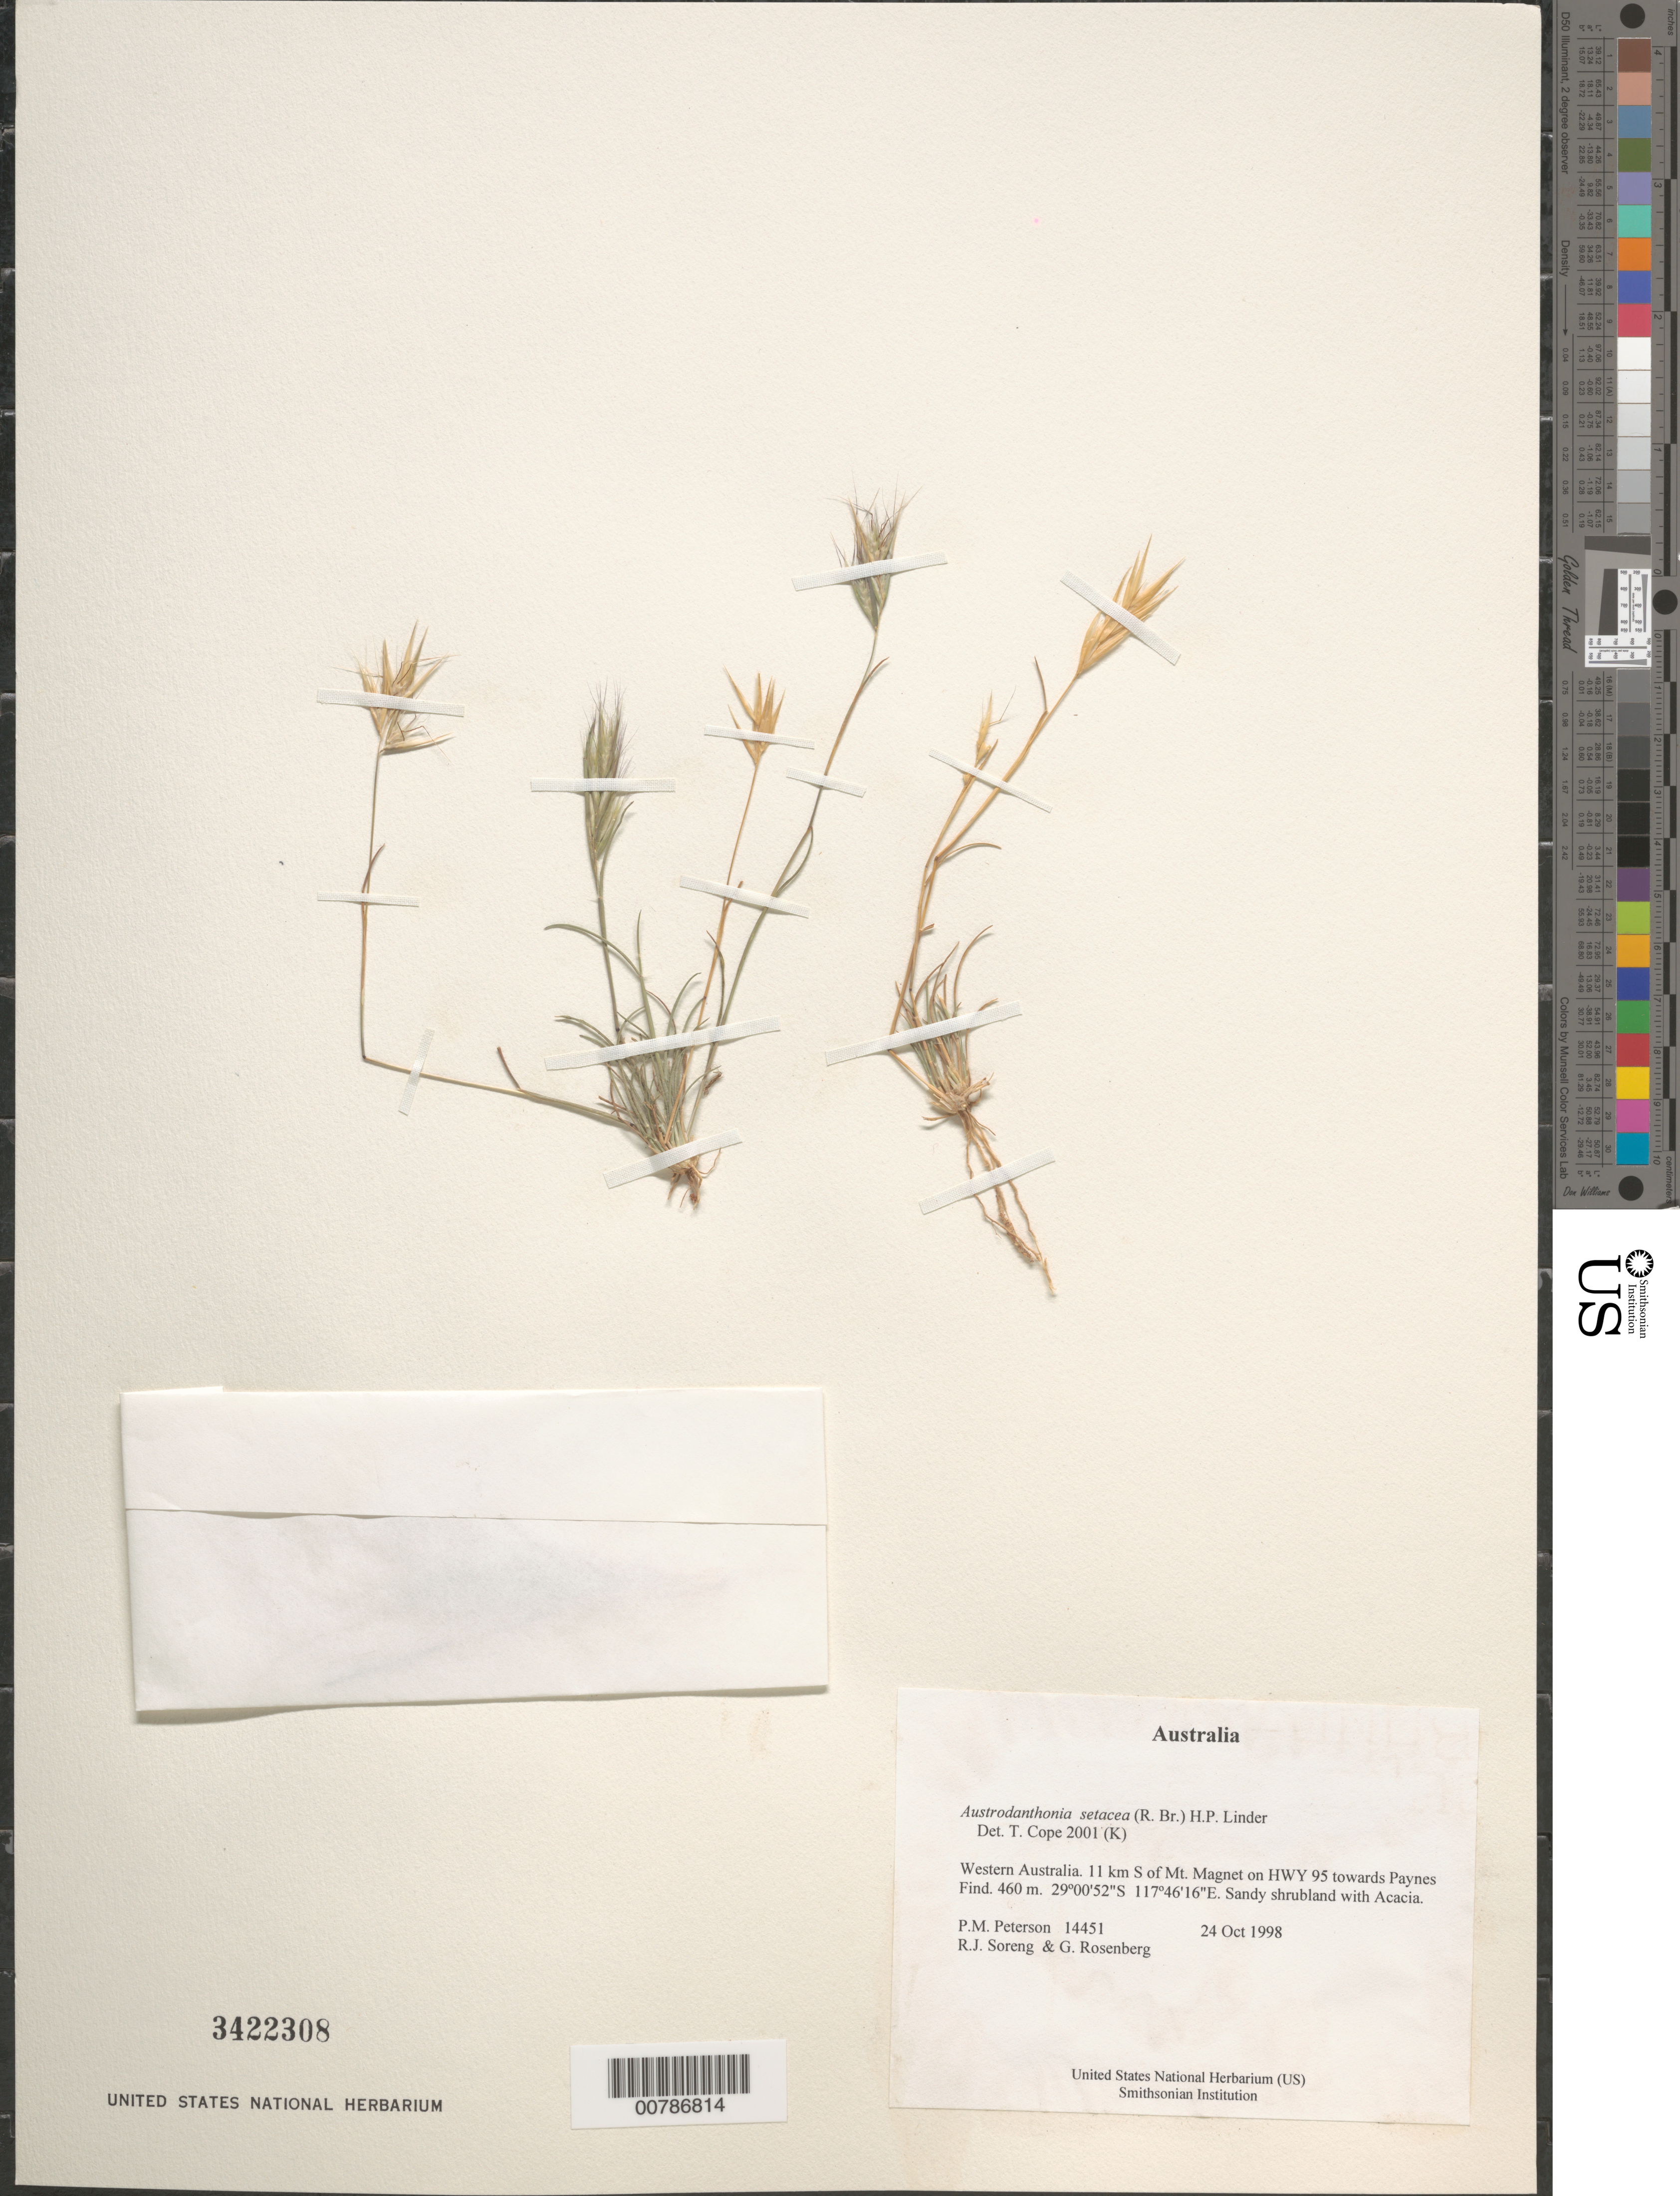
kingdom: Plantae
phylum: Tracheophyta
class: Liliopsida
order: Poales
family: Poaceae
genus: Austrodanthonia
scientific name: Austrodanthonia setacea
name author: (R. Br.) H.P. Linder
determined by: Cope, T. A.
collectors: P. M. Peterson, R. J. Soreng & G. Rosenberg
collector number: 14451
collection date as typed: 24 Oct 1998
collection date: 1998-10-24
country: Australia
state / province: Western Australia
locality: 11 km S of Mt. Magnet on HWY 95 towards Paynes Find.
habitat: Sandy shrubland with Acacia.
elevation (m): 460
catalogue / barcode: US 3422308